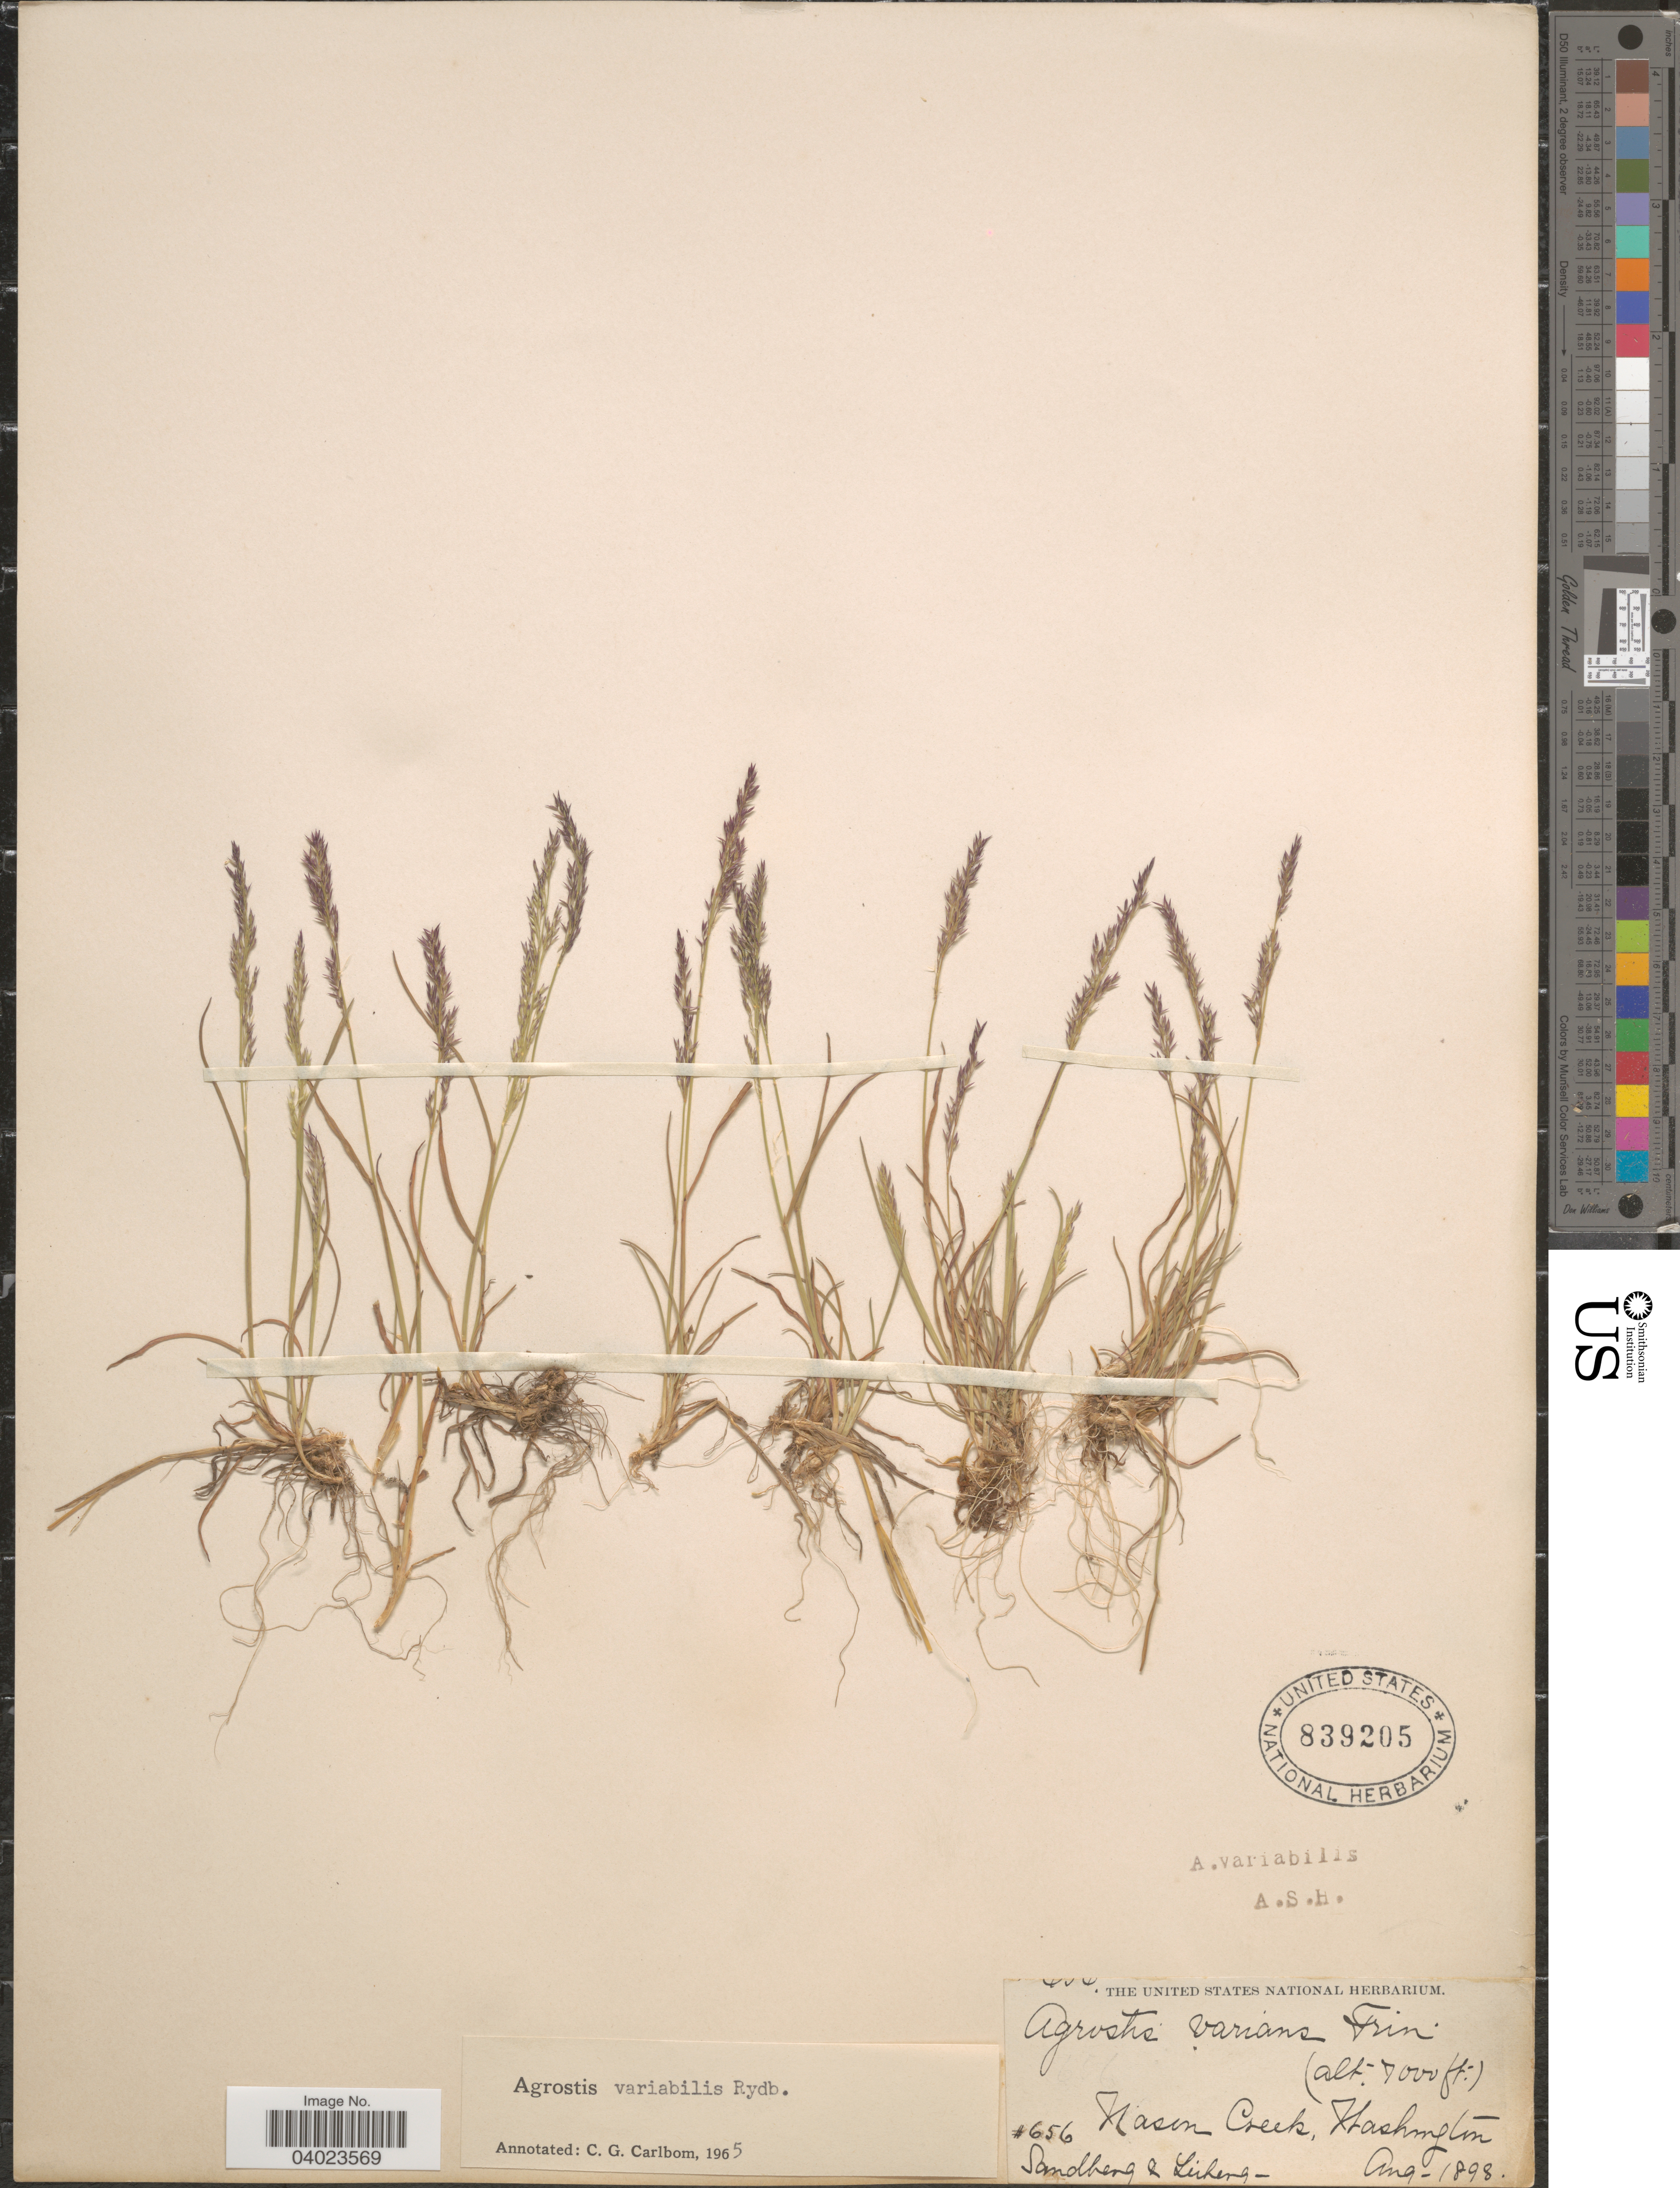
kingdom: Plantae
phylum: Tracheophyta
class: Liliopsida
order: Poales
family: Poaceae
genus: Agrostis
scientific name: Agrostis variabilis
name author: Rydb.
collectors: Sandberg & -. Leiberg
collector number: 656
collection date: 1898-08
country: United States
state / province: Washington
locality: Nason Creek.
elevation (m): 2134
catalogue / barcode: US 839205